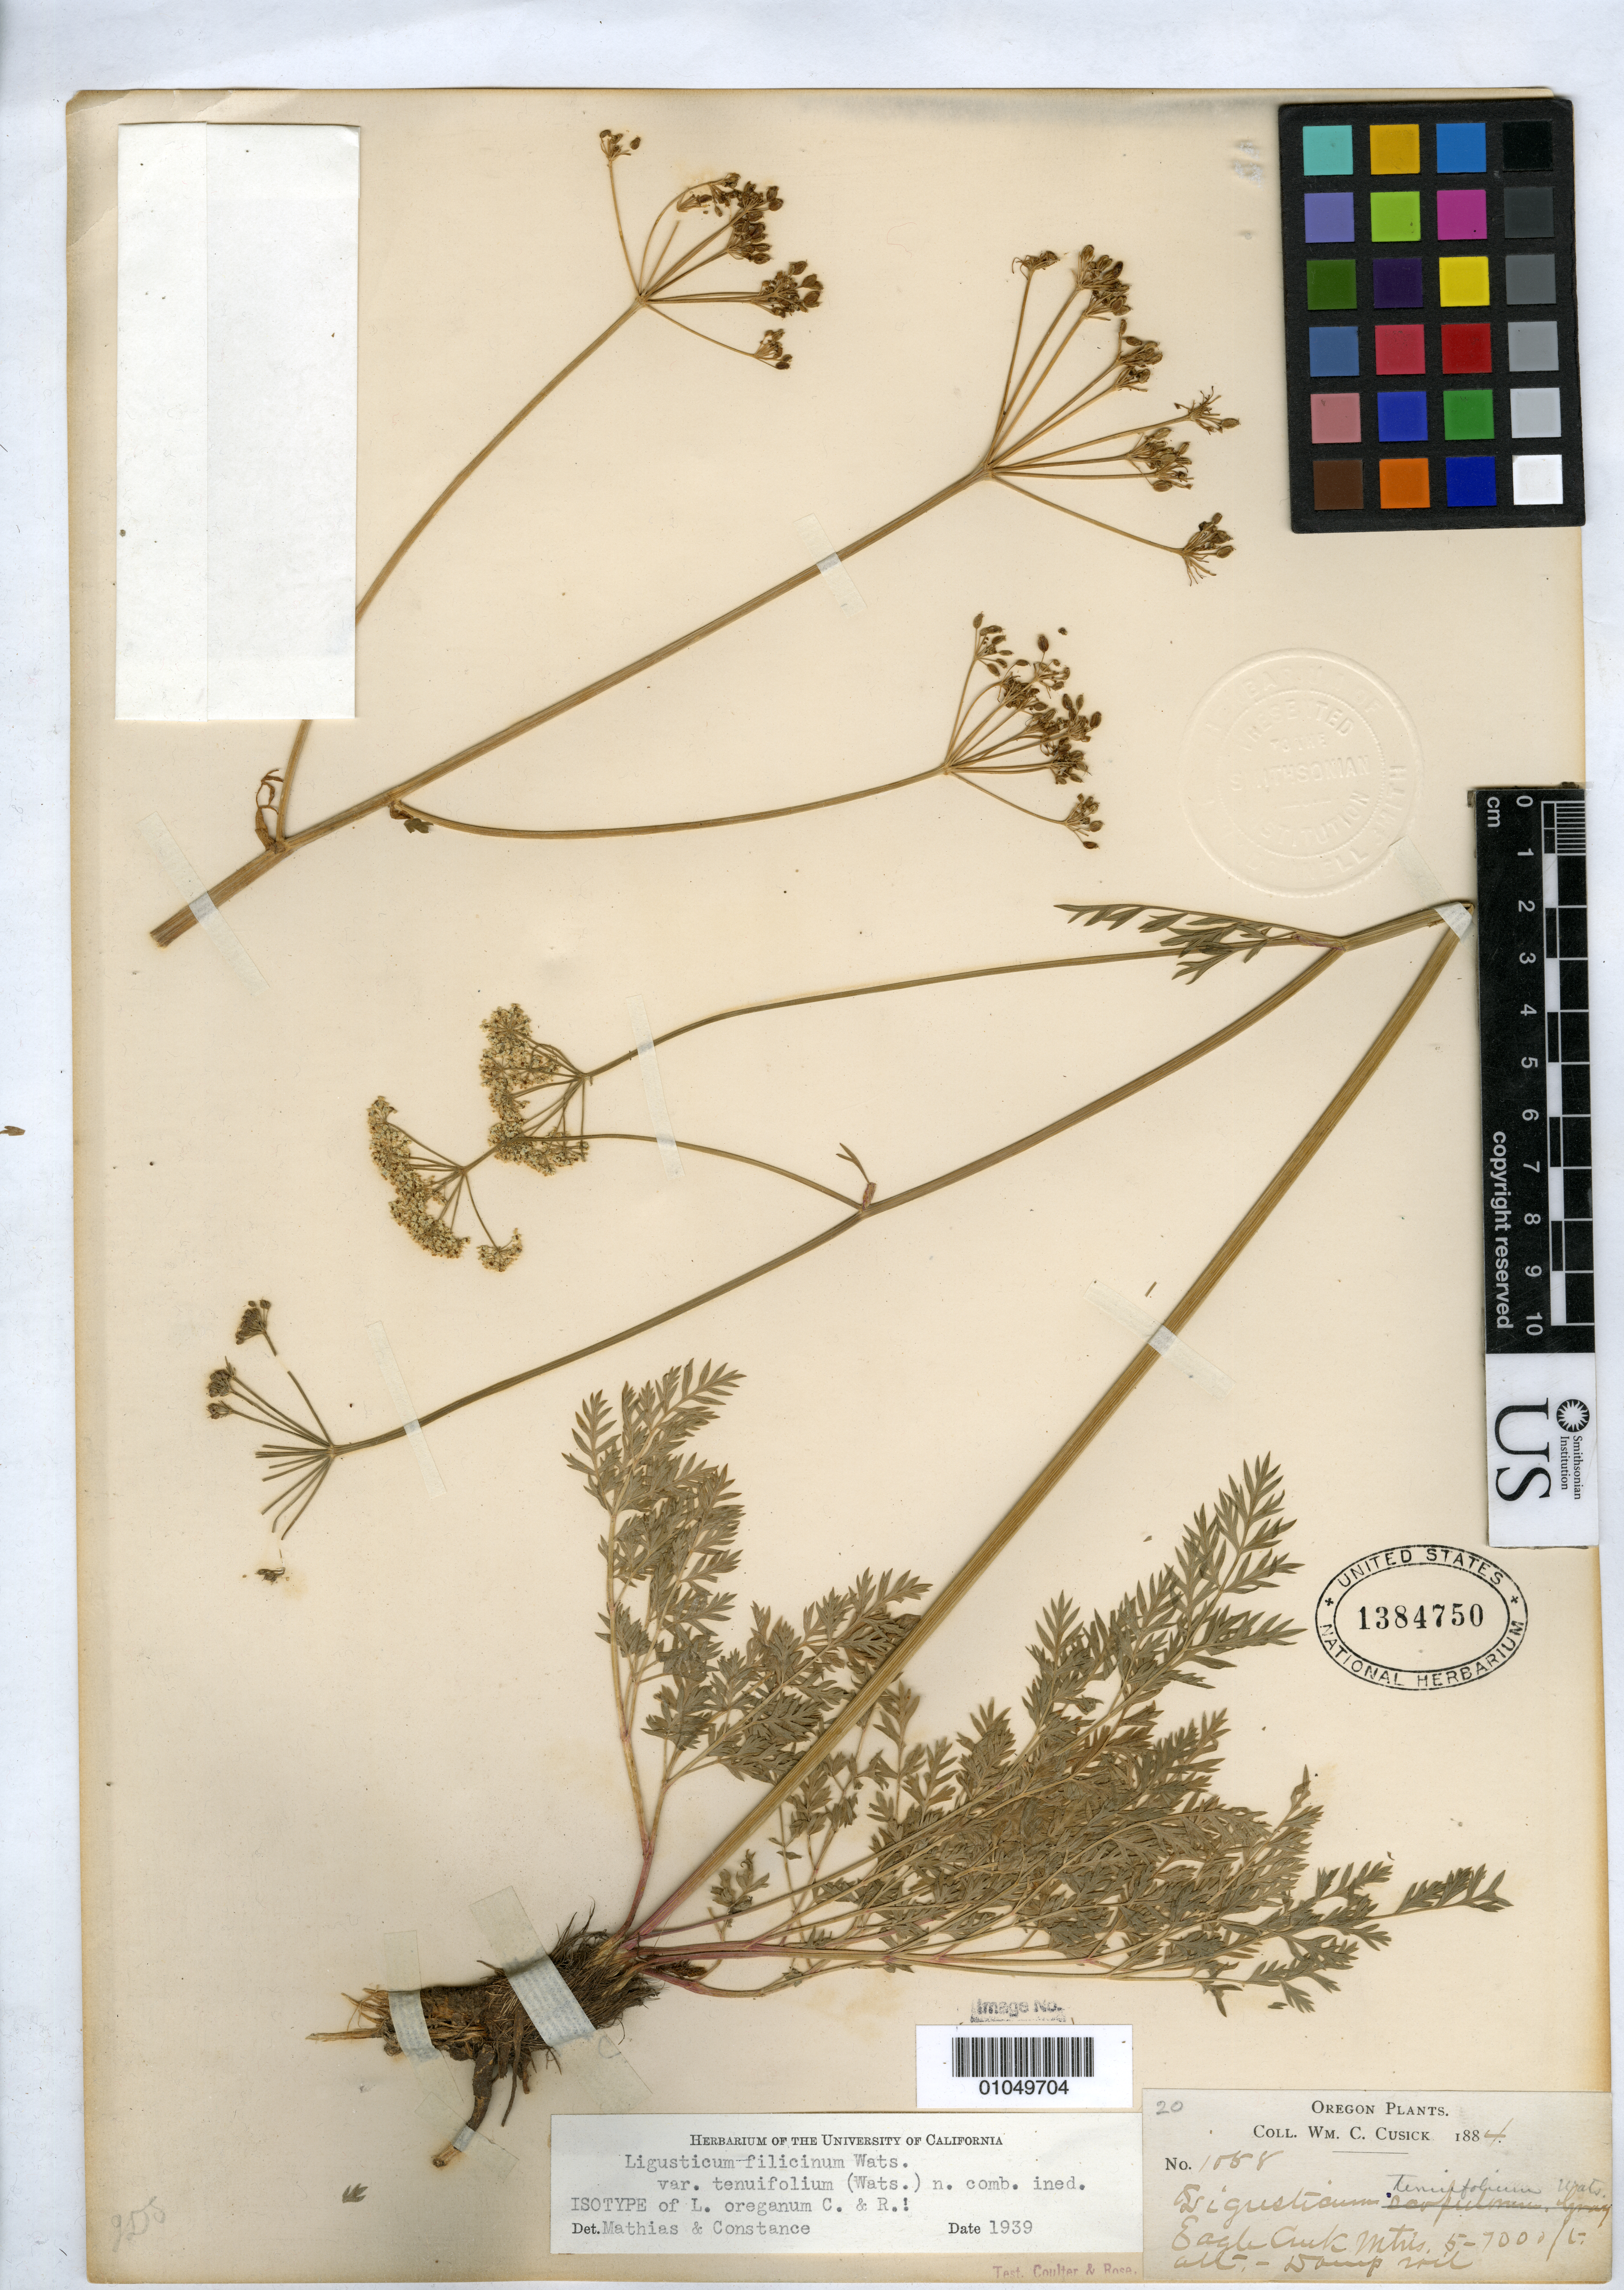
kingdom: Plantae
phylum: Tracheophyta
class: Magnoliopsida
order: Apiales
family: Apiaceae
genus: Ligusticum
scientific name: Ligusticum oreganum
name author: J.M. Coult. & Rose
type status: Isotype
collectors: W. C. Cusick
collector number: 1058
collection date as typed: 1884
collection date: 1884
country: United States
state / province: Oregon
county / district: Union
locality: Eagle Creek Mts.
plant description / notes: Specimen ex John Donnell Smith herbarium.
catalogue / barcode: US 1384750